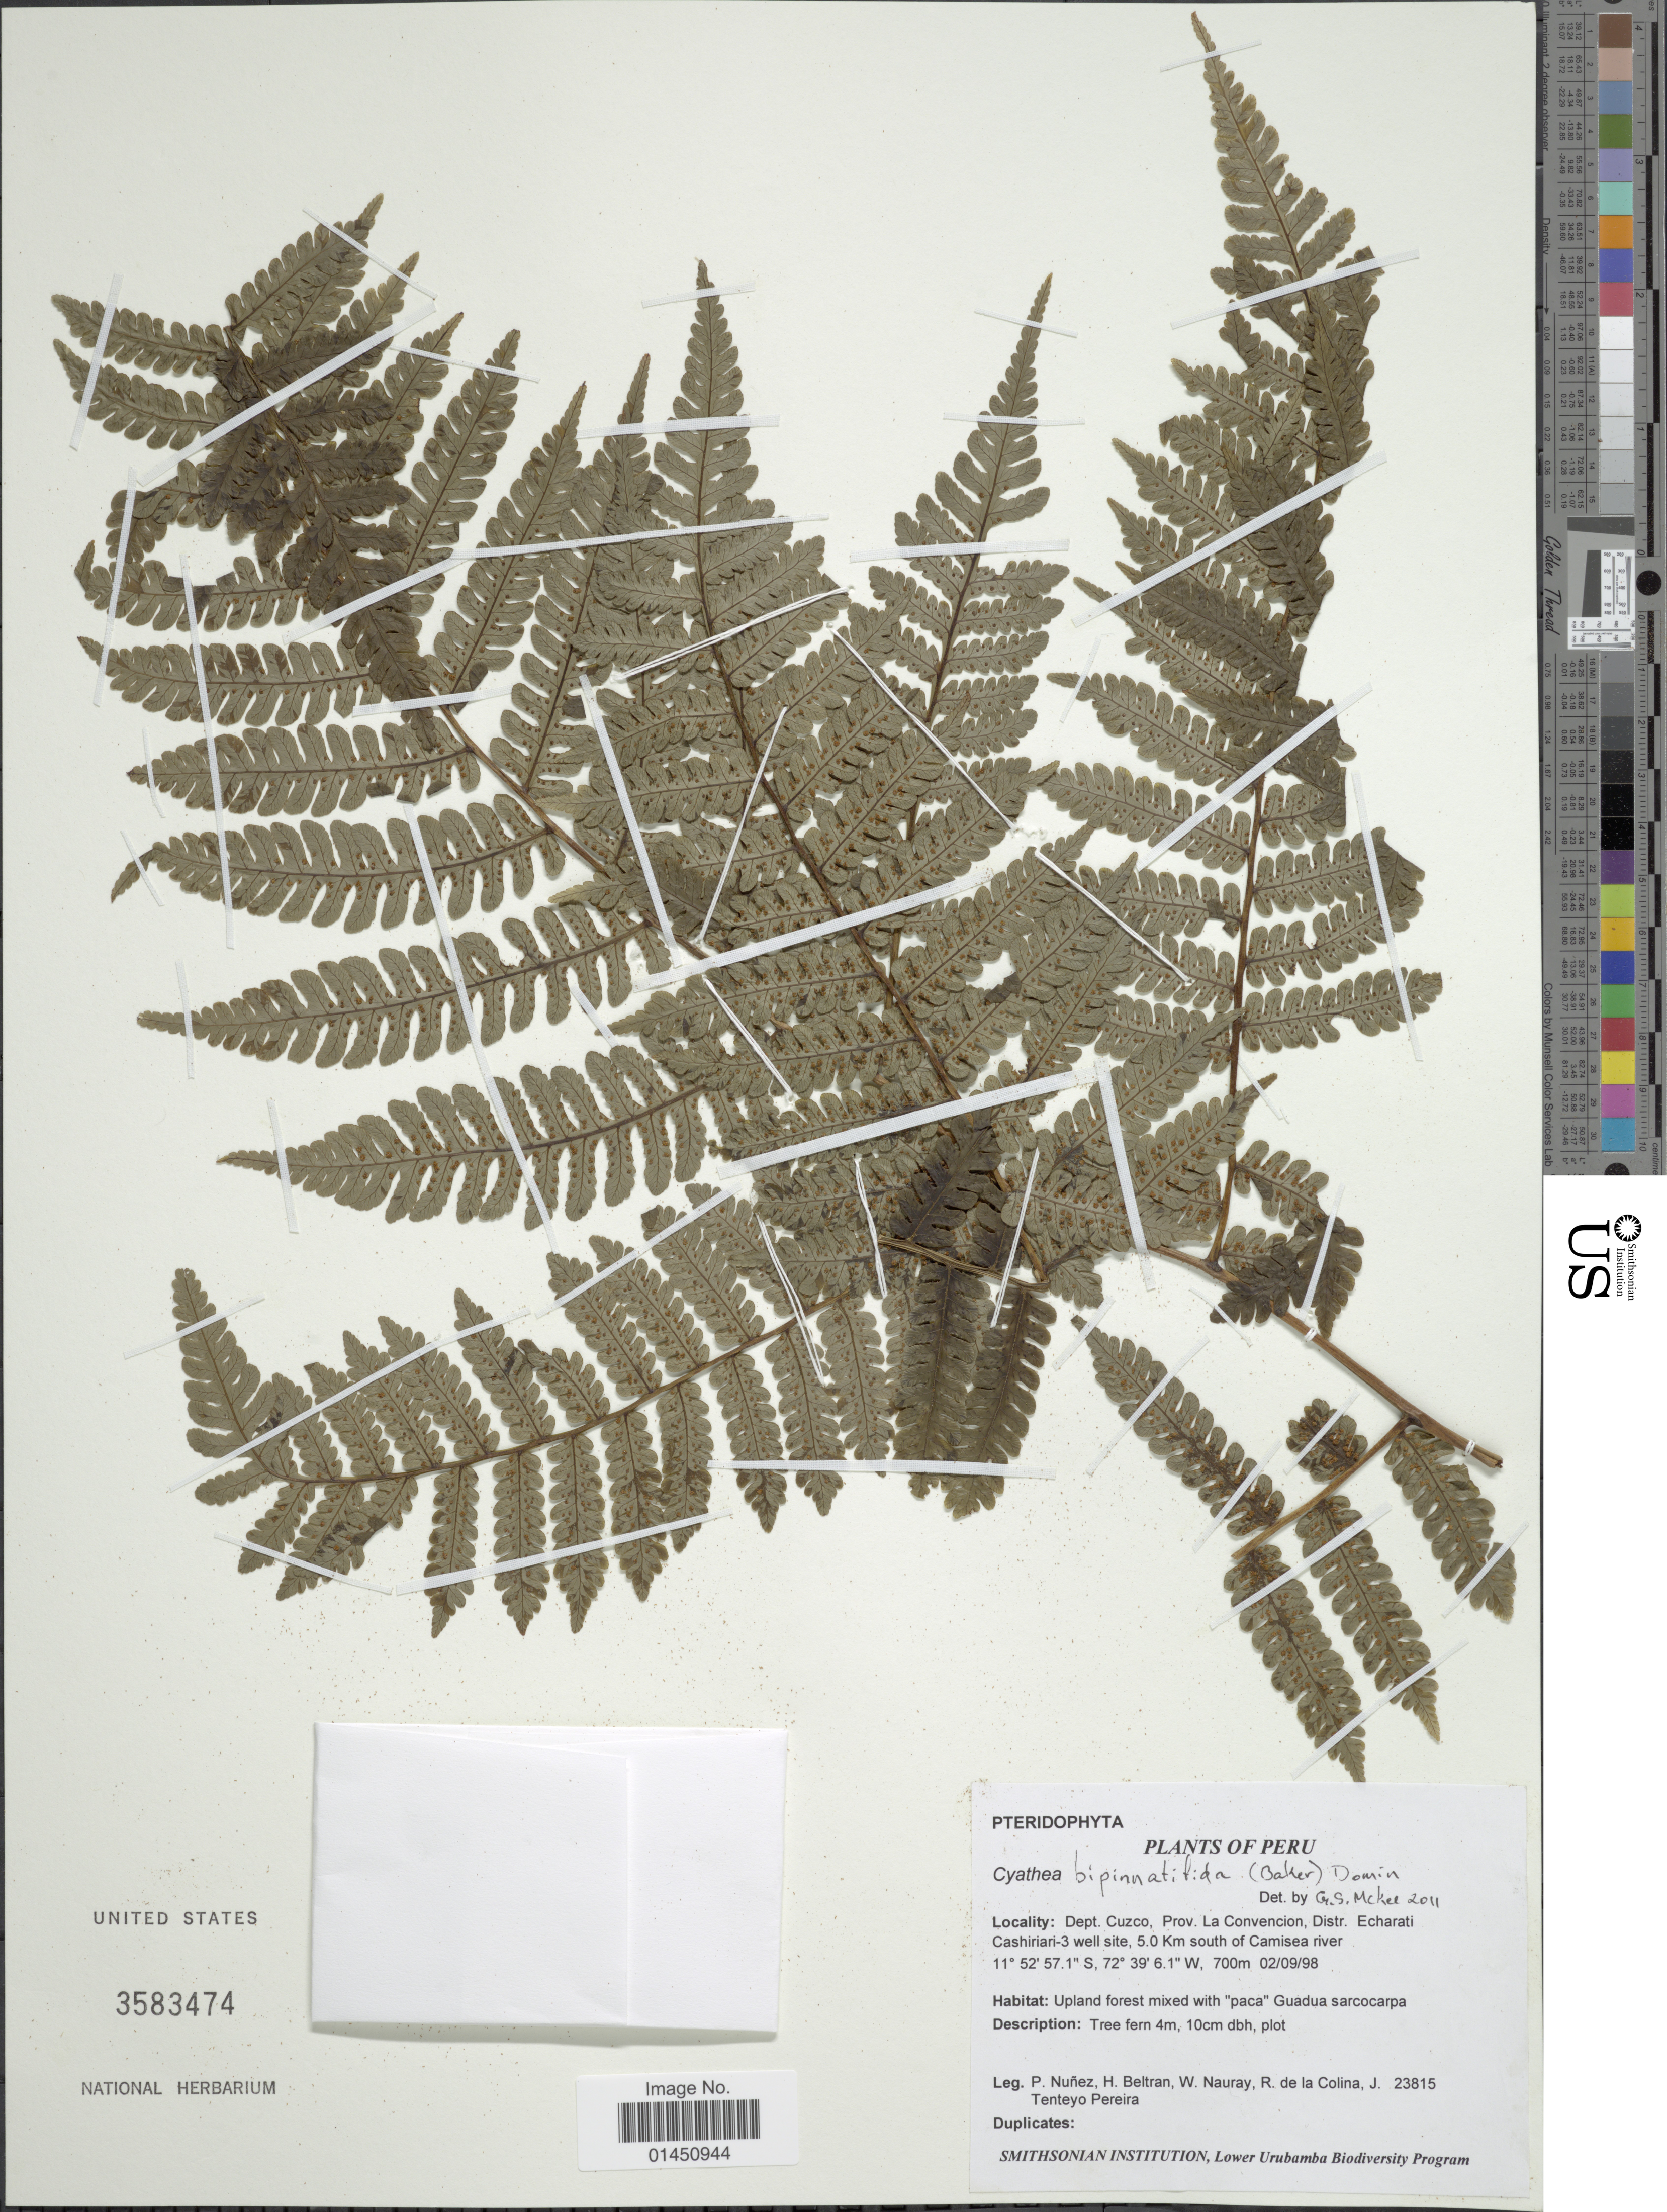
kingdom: Plantae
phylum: Tracheophyta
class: Polypodiopsida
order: Cyatheales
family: Cyatheaceae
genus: Cyathea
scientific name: Cyathea bipinnatifida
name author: (Baker) Domin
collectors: P. Nuñez V., H. Beltran, W. Nauray, R. de La Colina & J. T. Pereira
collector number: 23815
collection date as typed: Transcribed d/m/y: 2/9/98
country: Peru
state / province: Cusco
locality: Prov. La Convencion, Distr. Echarati Cashiriari-3 well site, 5.0 km south of Camisea river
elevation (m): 700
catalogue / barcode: US 3583474